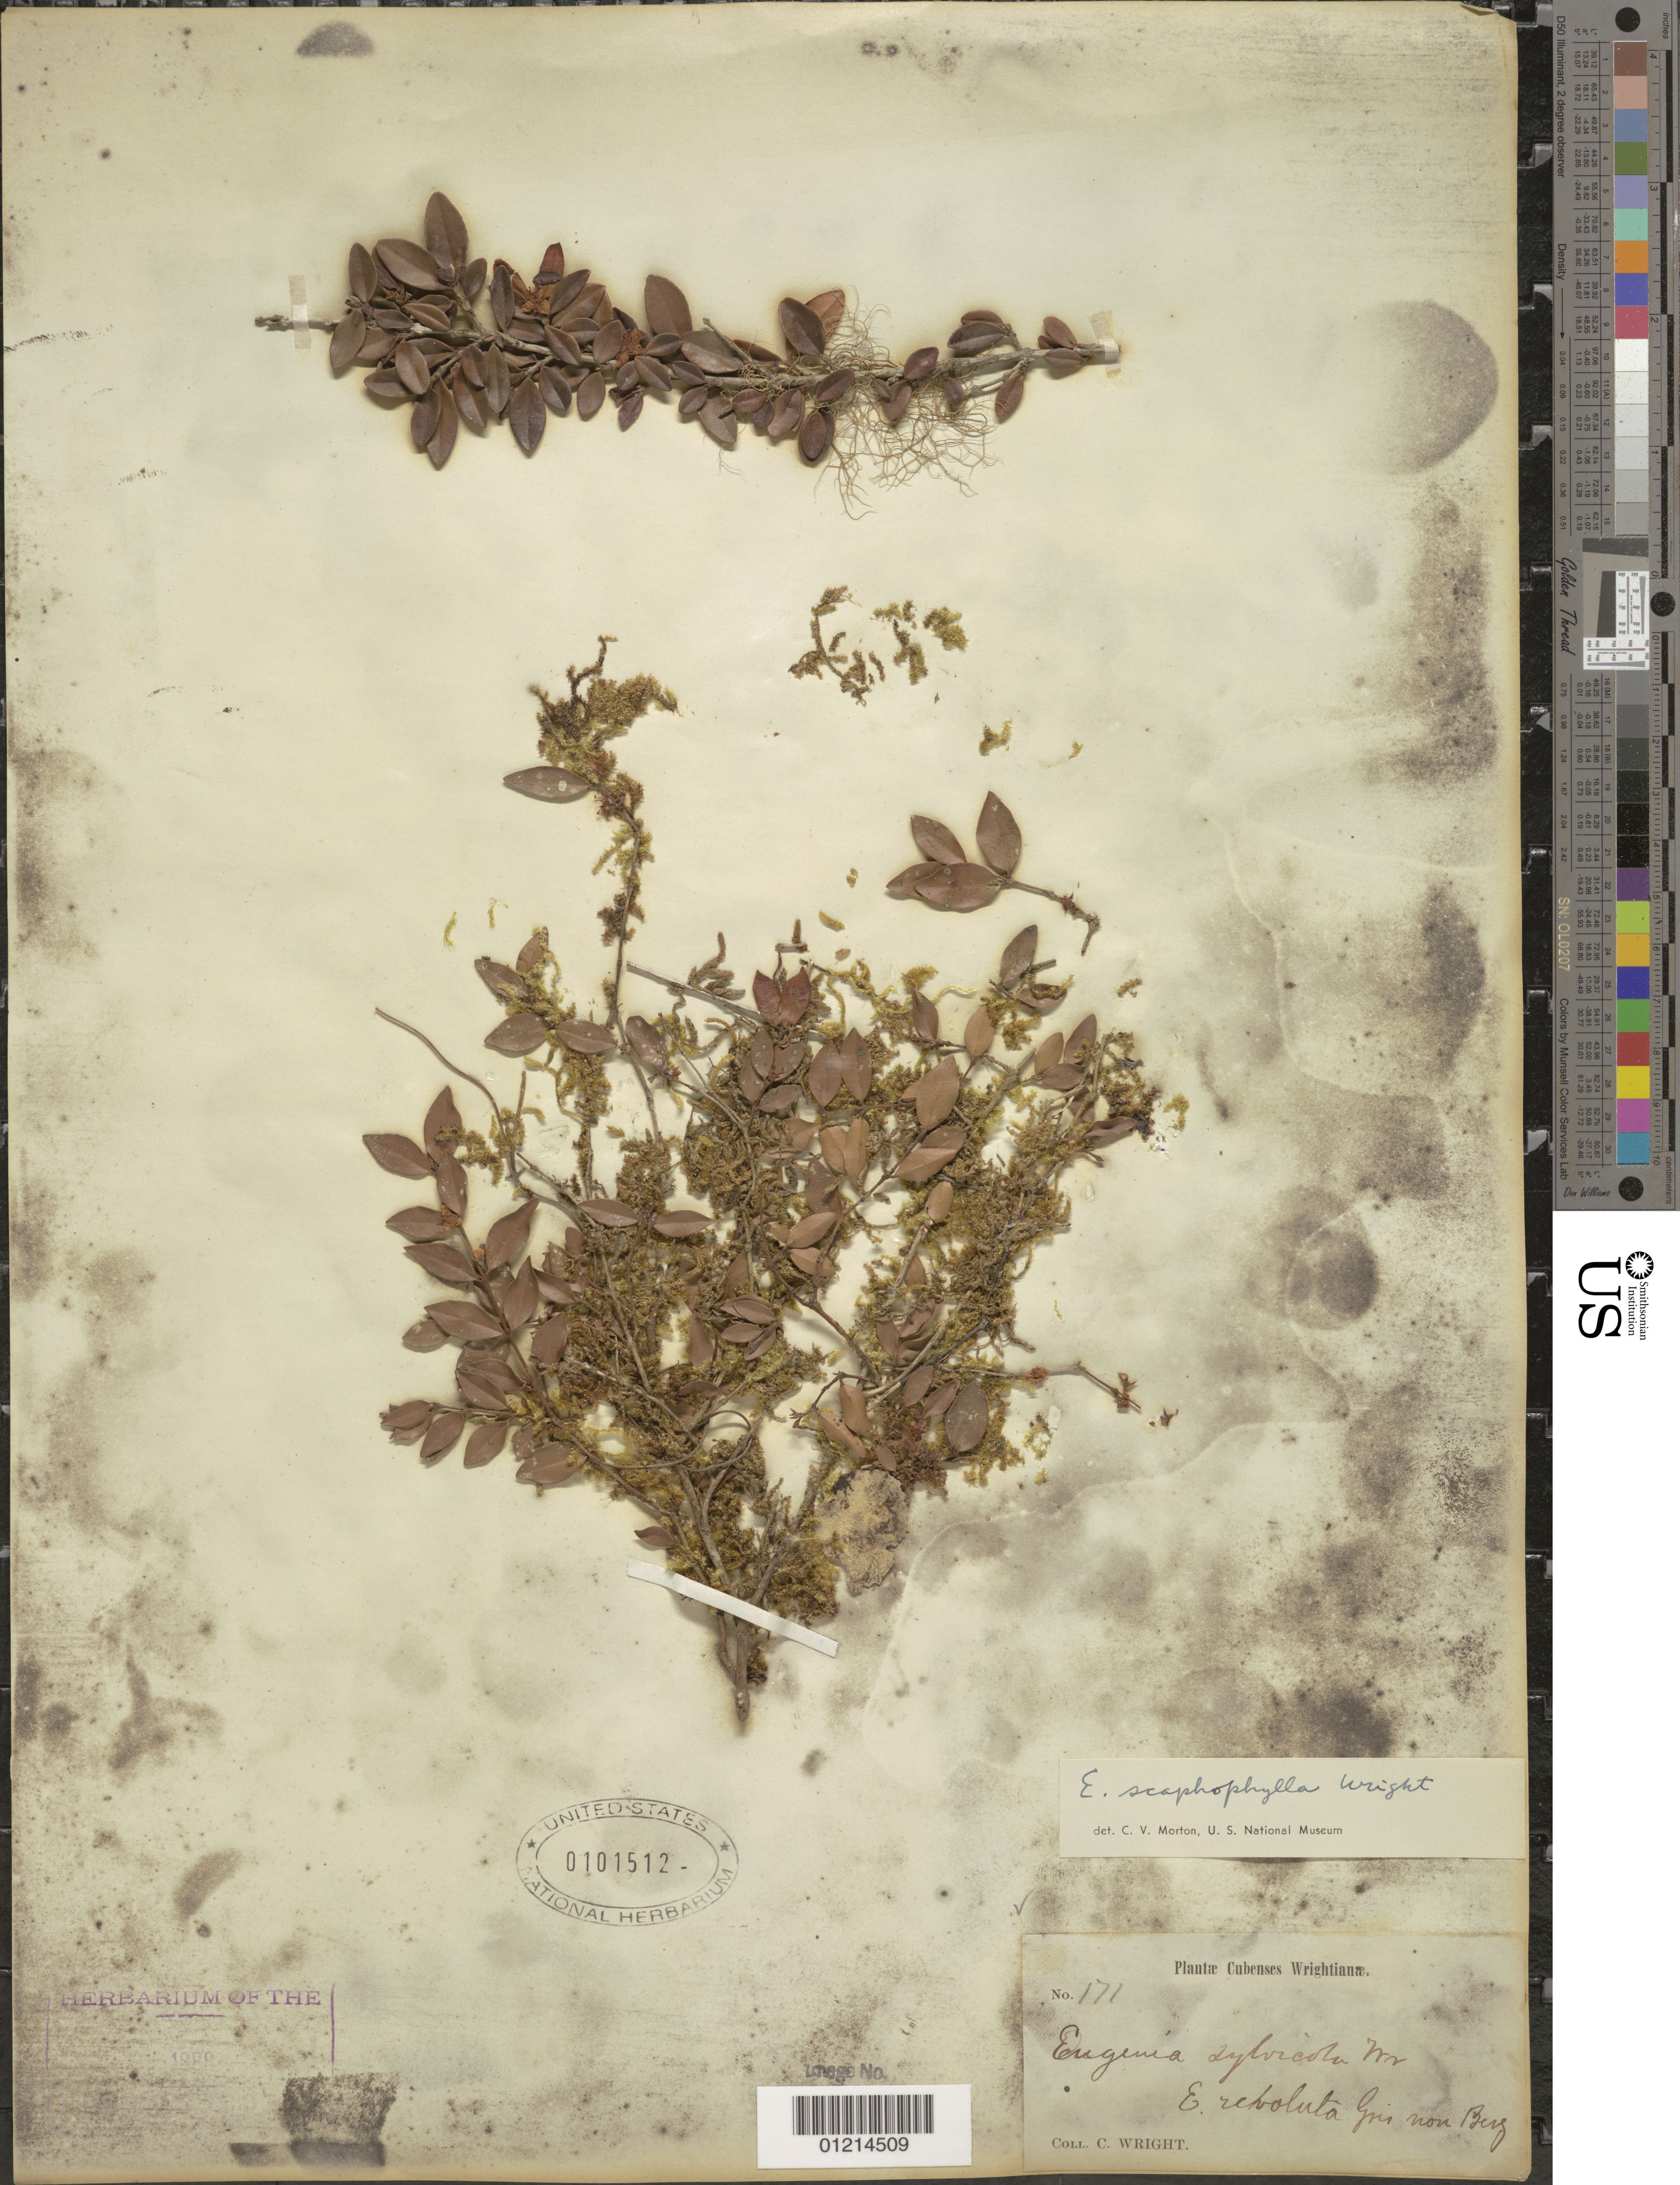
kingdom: Plantae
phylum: Tracheophyta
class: Magnoliopsida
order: Myrtales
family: Myrtaceae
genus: Eugenia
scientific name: Eugenia scaphephylla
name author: C. Wright in Sauvalle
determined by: Morton, C. V.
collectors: C. Wright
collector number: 171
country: Cuba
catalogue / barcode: US 101512